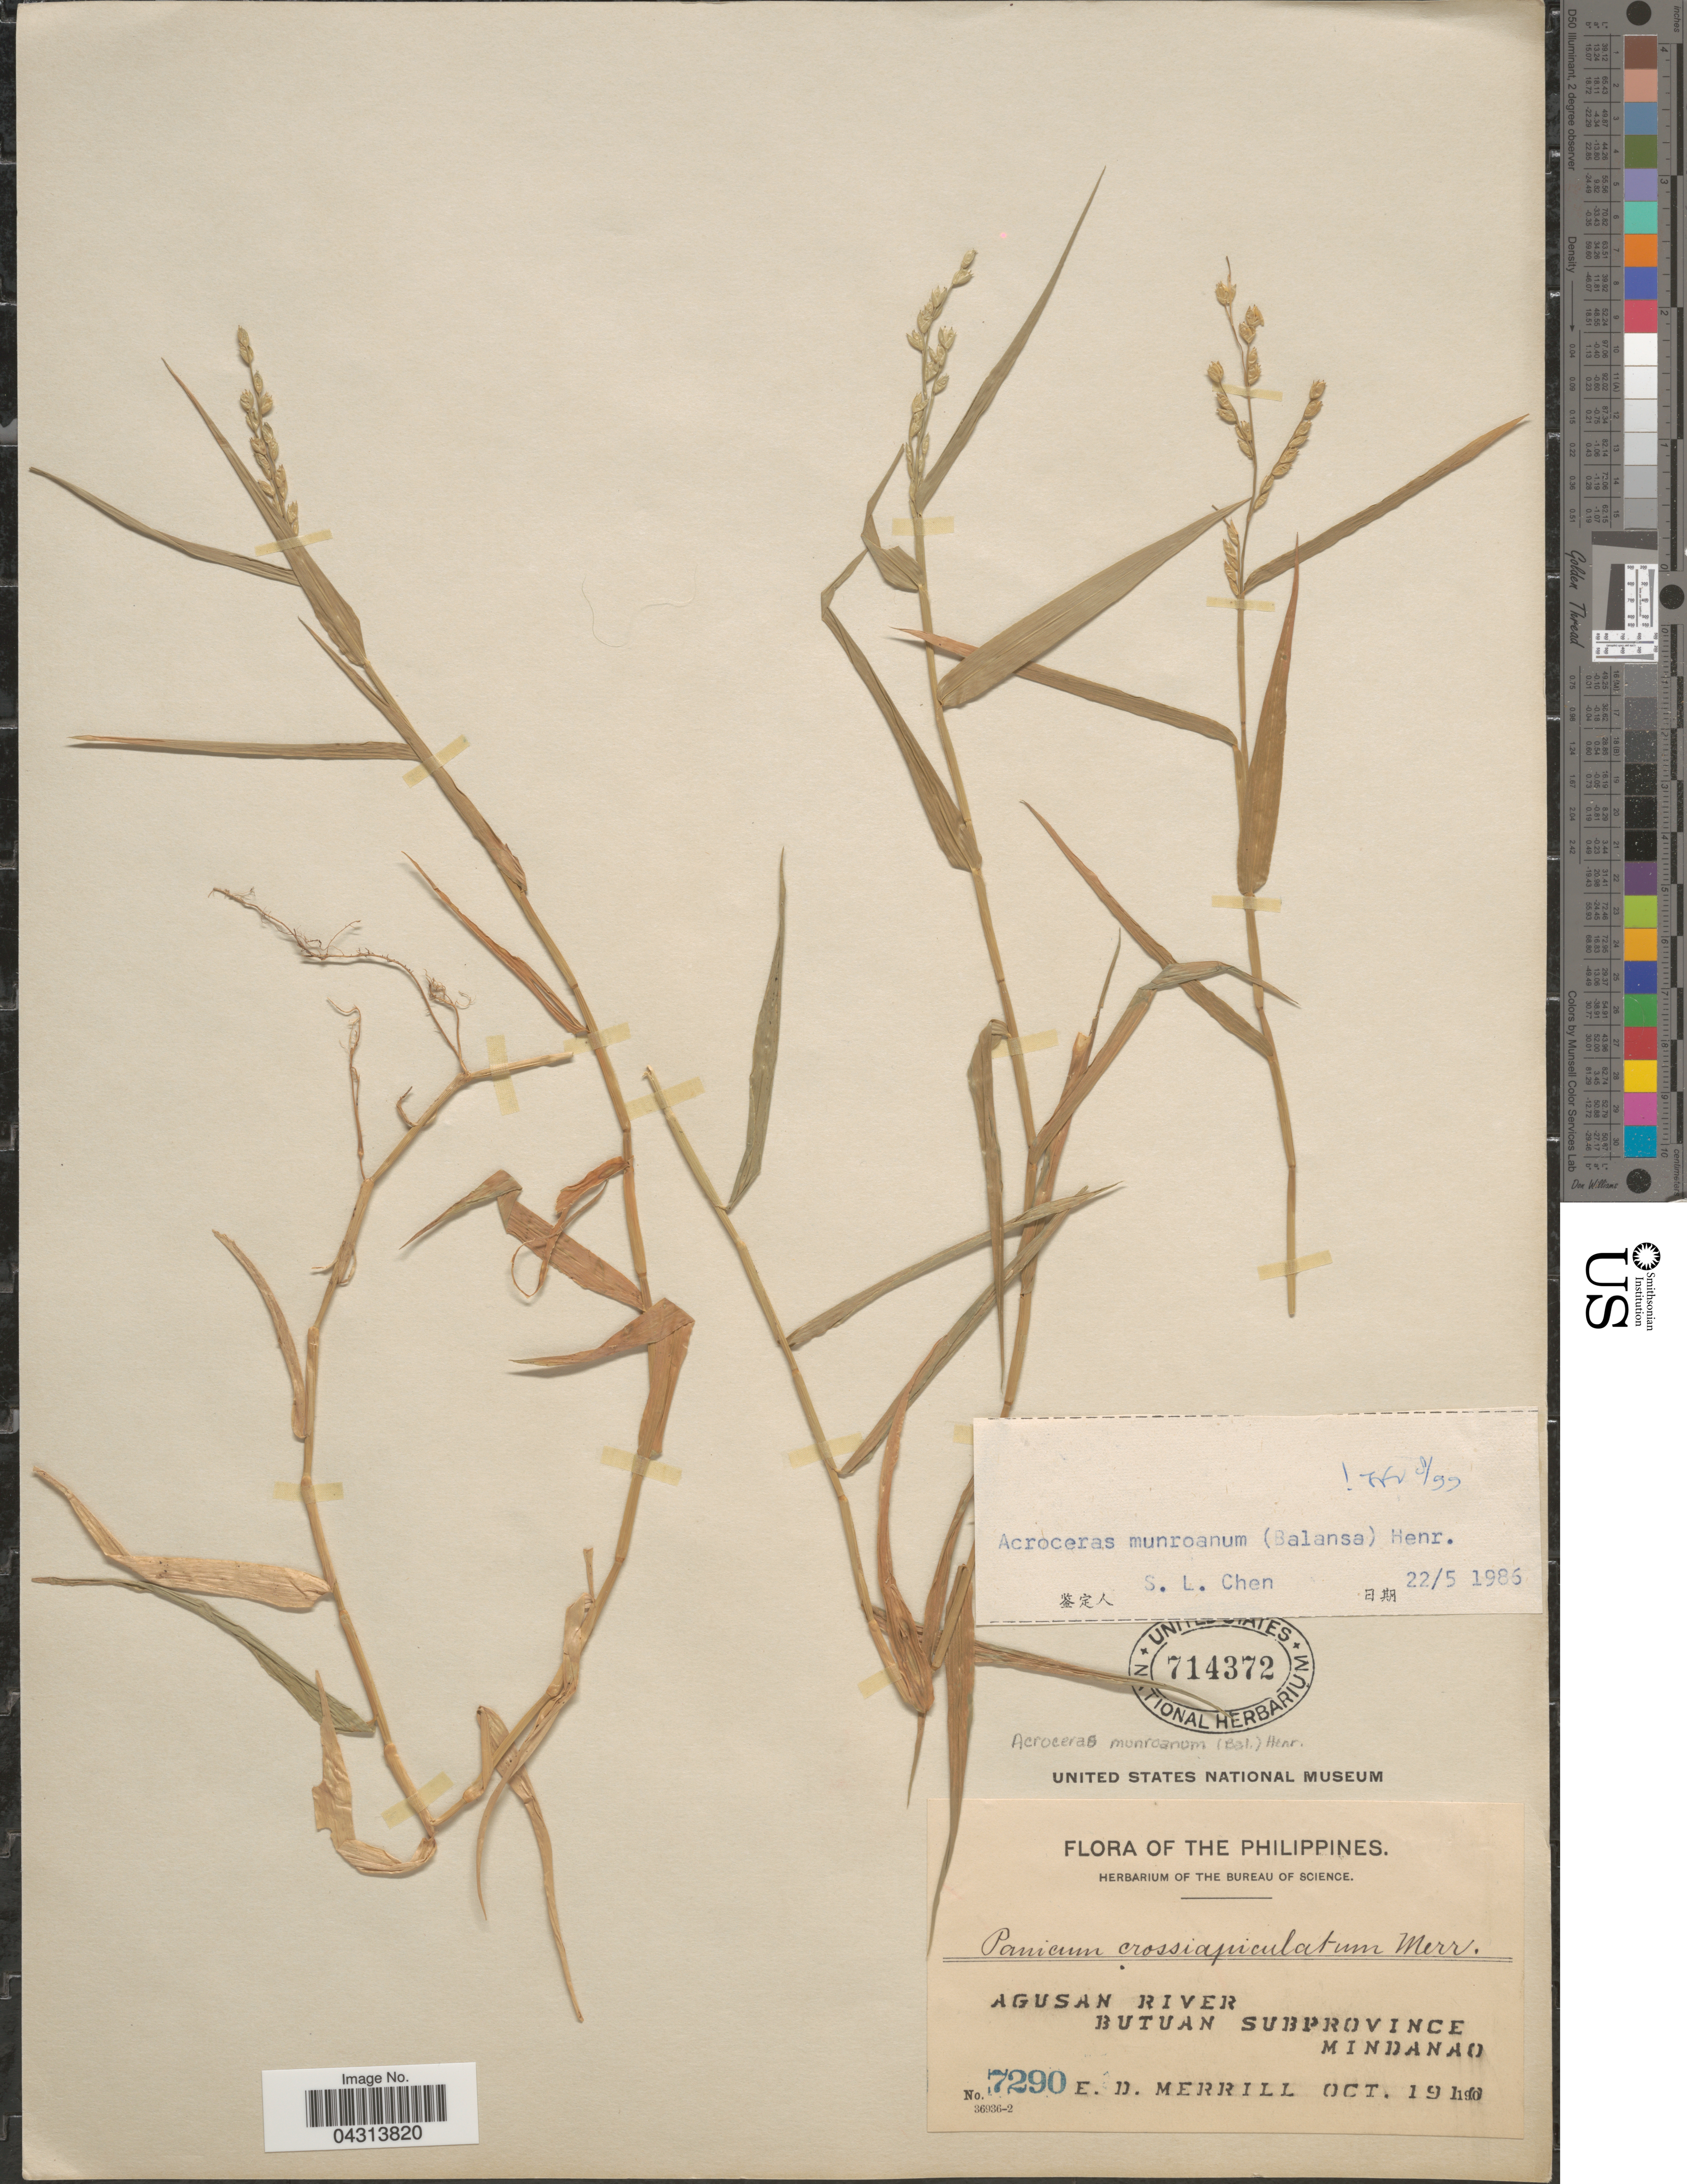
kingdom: Plantae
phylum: Tracheophyta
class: Liliopsida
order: Poales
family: Poaceae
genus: Acroceras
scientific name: Acroceras munroanum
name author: (Steud.) Henr.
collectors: E. D. Merrill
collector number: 7290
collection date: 1910-10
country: Philippines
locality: Agusan River. Butuan Subprovince. Mindanao.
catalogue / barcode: US 714372